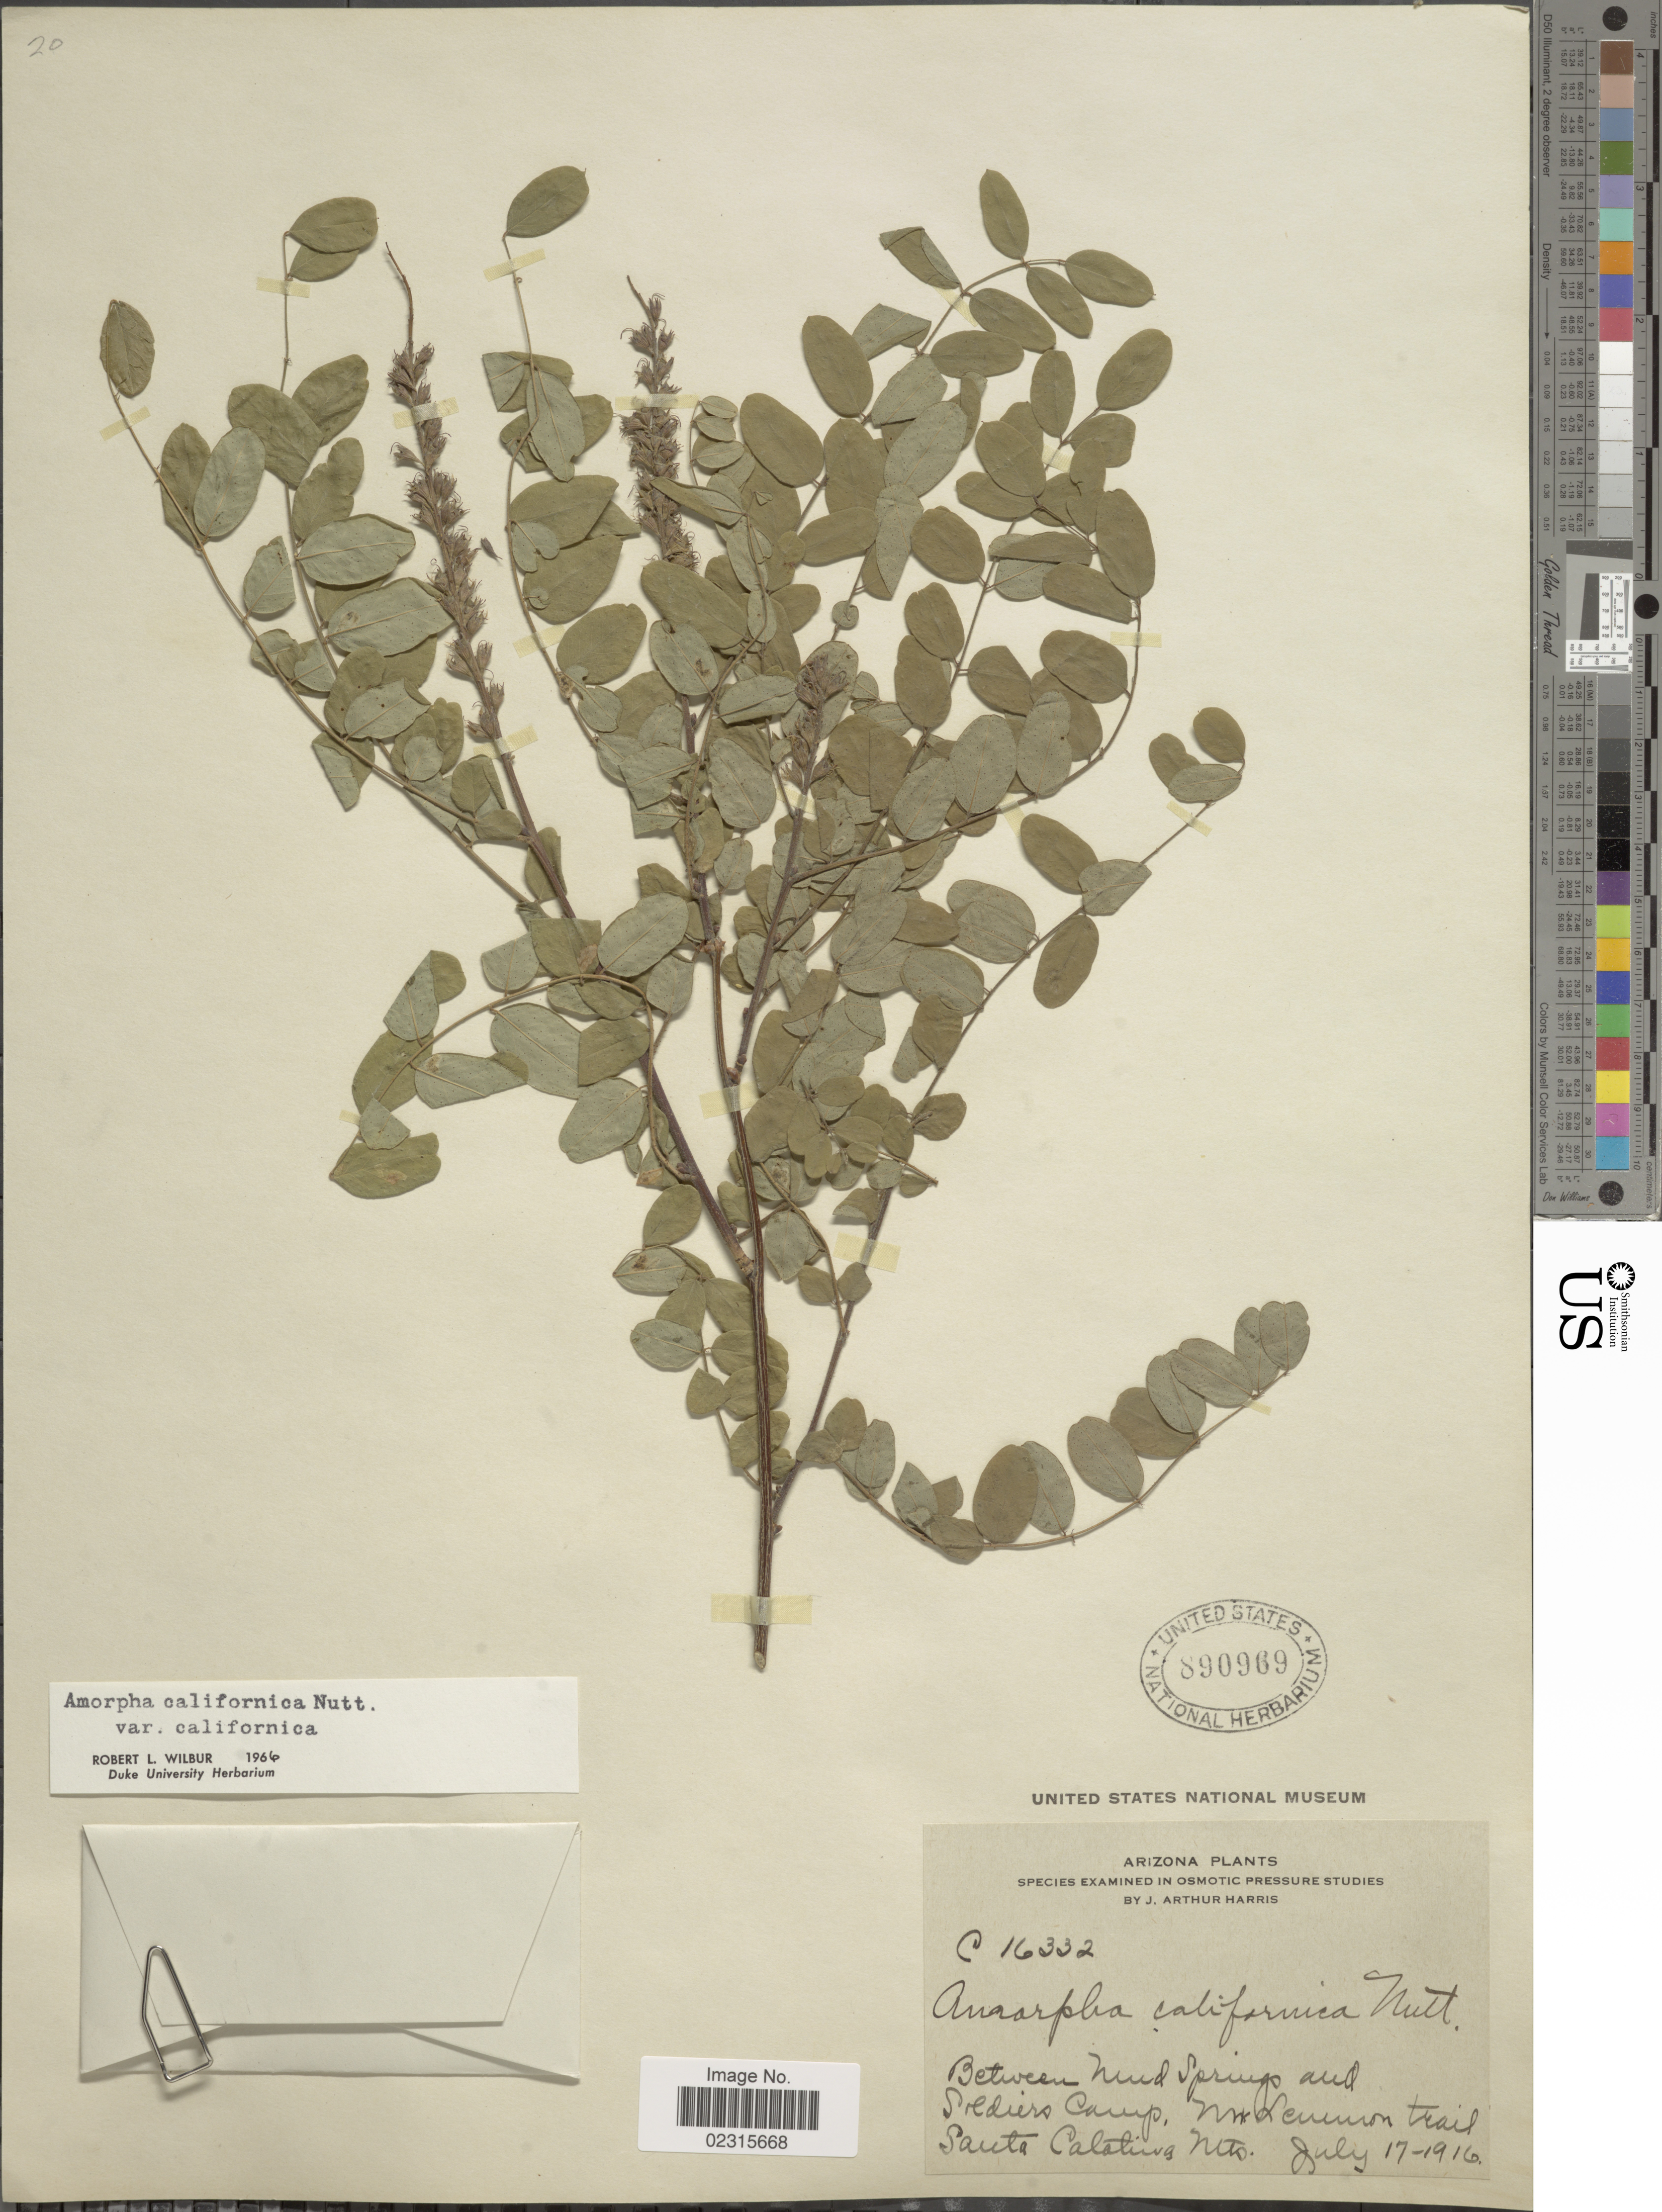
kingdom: Plantae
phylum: Tracheophyta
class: Magnoliopsida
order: Fabales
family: Fabaceae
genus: Amorpha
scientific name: Amorpha californica var. californica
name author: Nutt.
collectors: A. Harris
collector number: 16332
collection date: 1916-07-17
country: United States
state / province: Arizona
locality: Between Zuid Springs and Soldiers Camp, Mt Lemmon trail, Santa Calatins Mts.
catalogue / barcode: US 890969